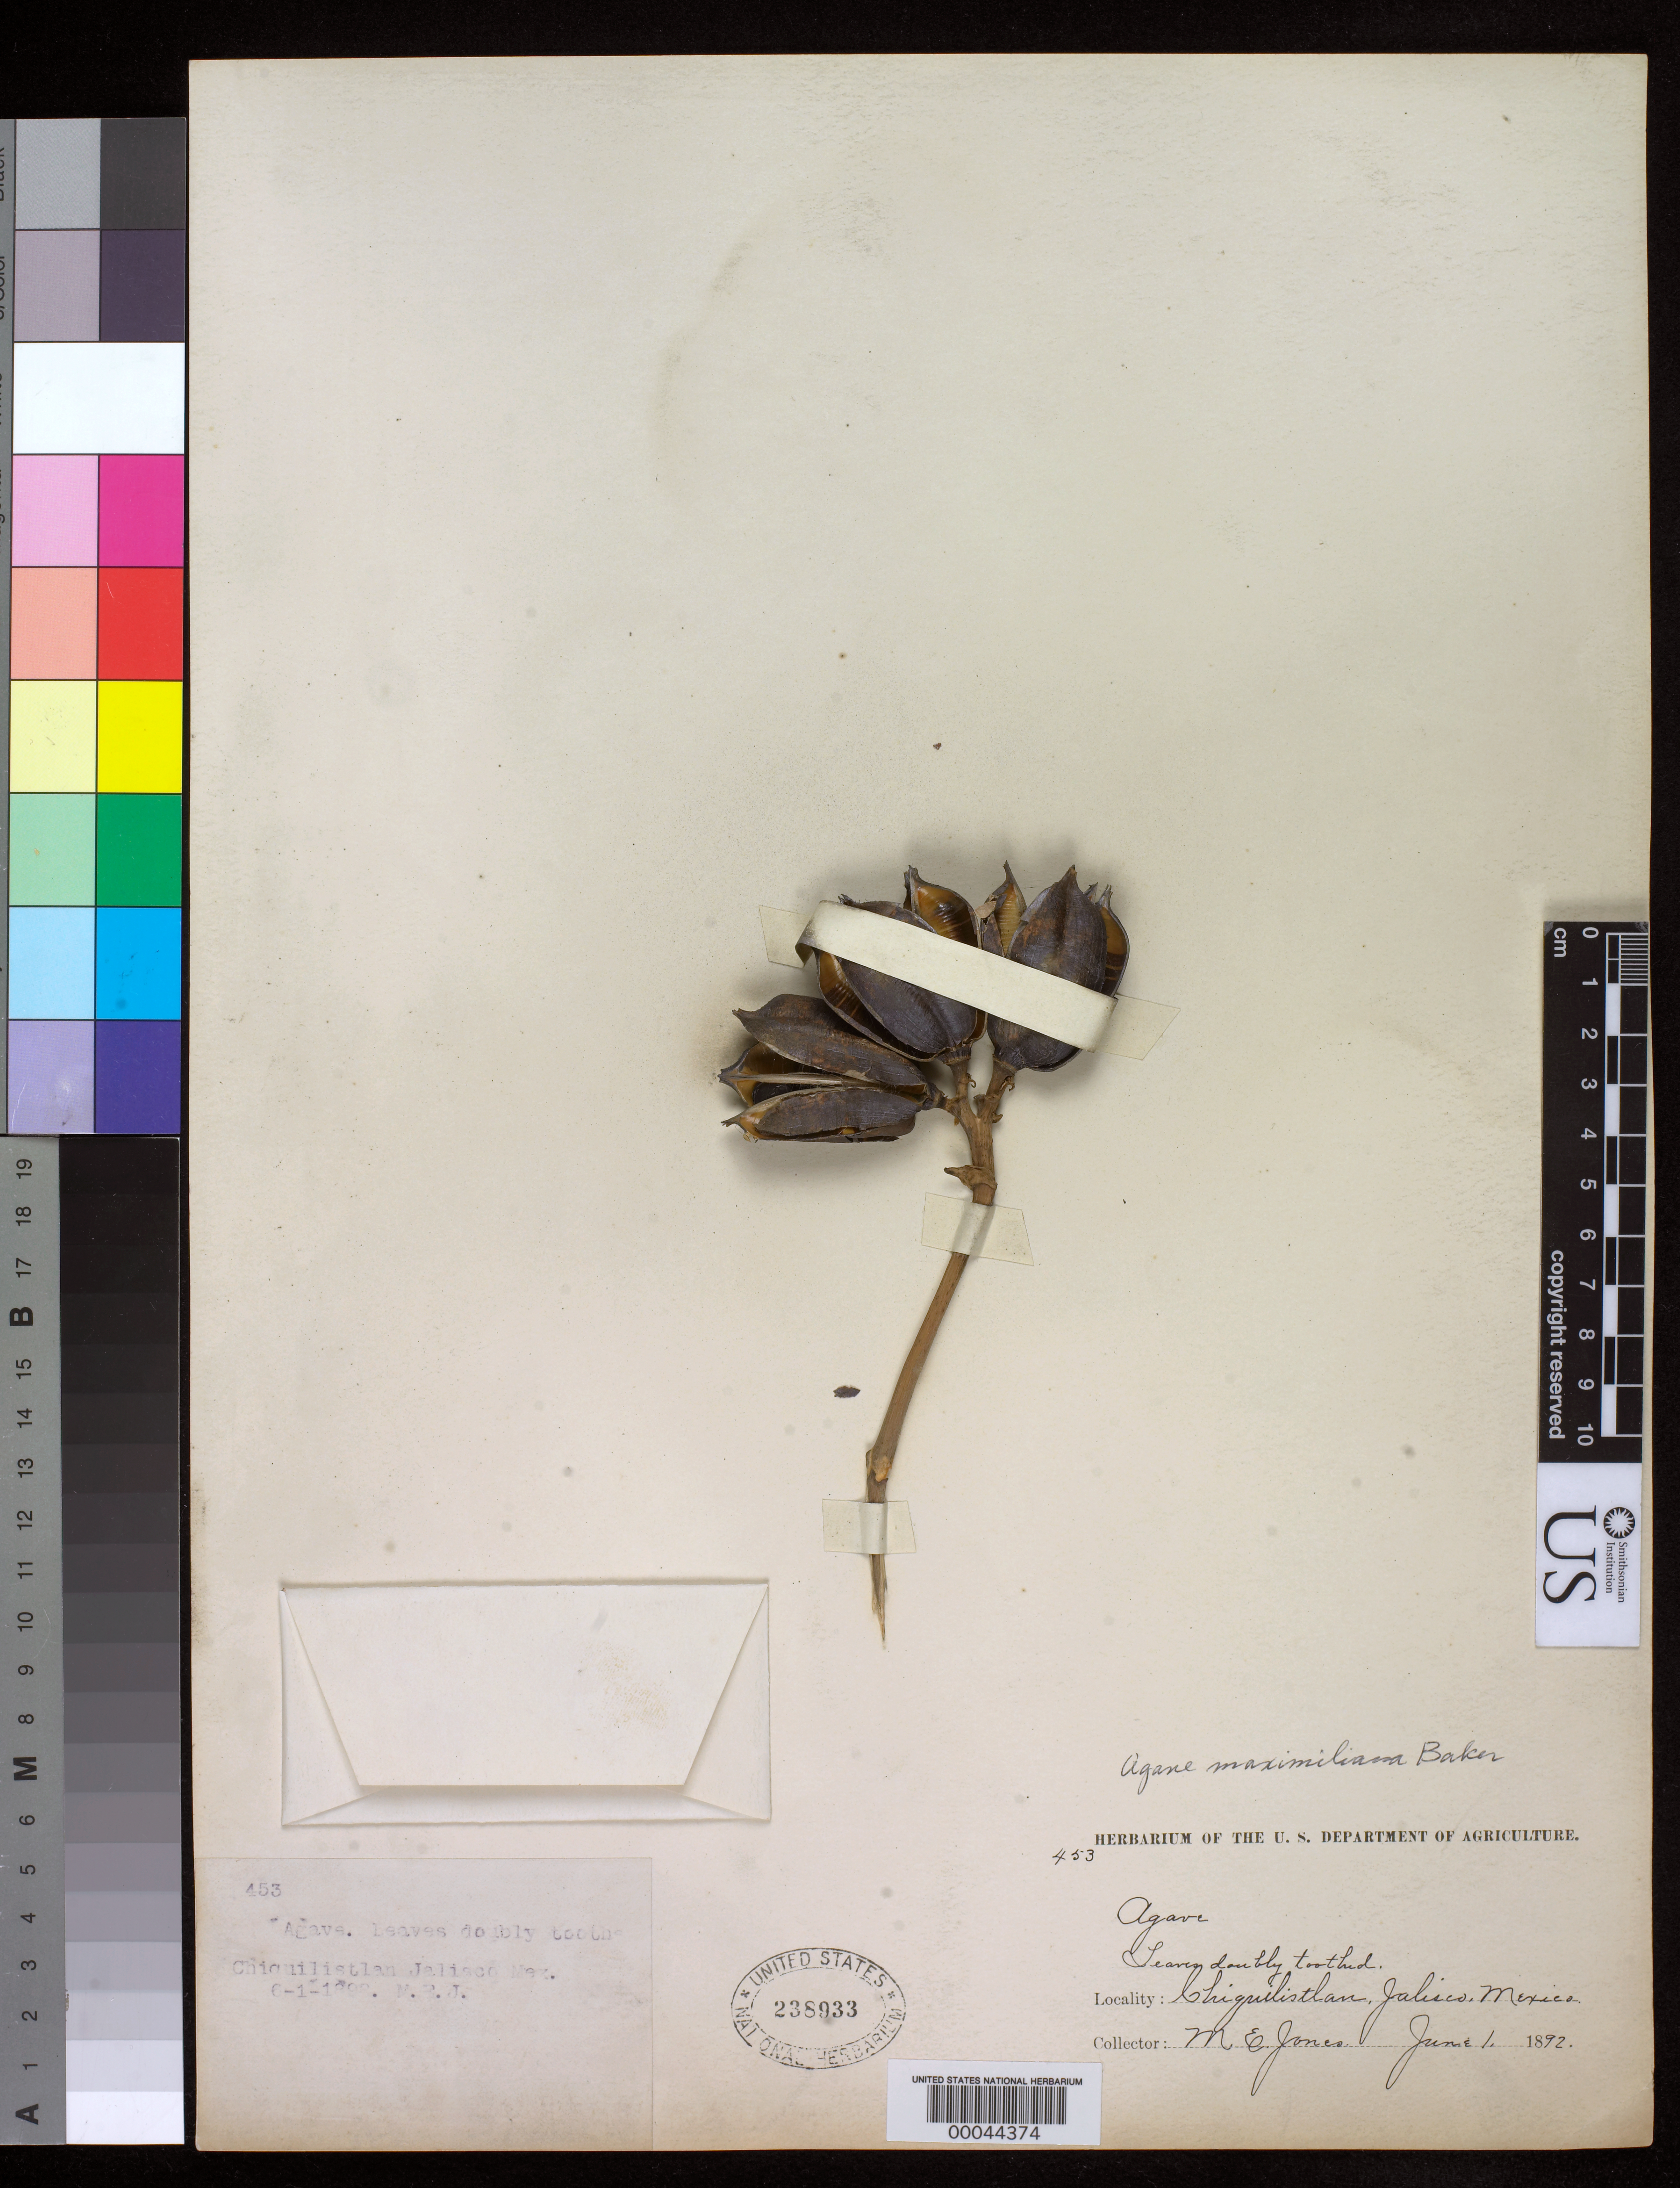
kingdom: Plantae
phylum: Tracheophyta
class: Liliopsida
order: Asparagales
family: Asparagaceae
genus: Agave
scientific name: Agave marmorata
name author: Roezl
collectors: M. E. Jones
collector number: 453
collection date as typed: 01 Jun 1892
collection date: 1892-06-01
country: Mexico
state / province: Jalisco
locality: Chiquilistlan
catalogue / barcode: US 238933